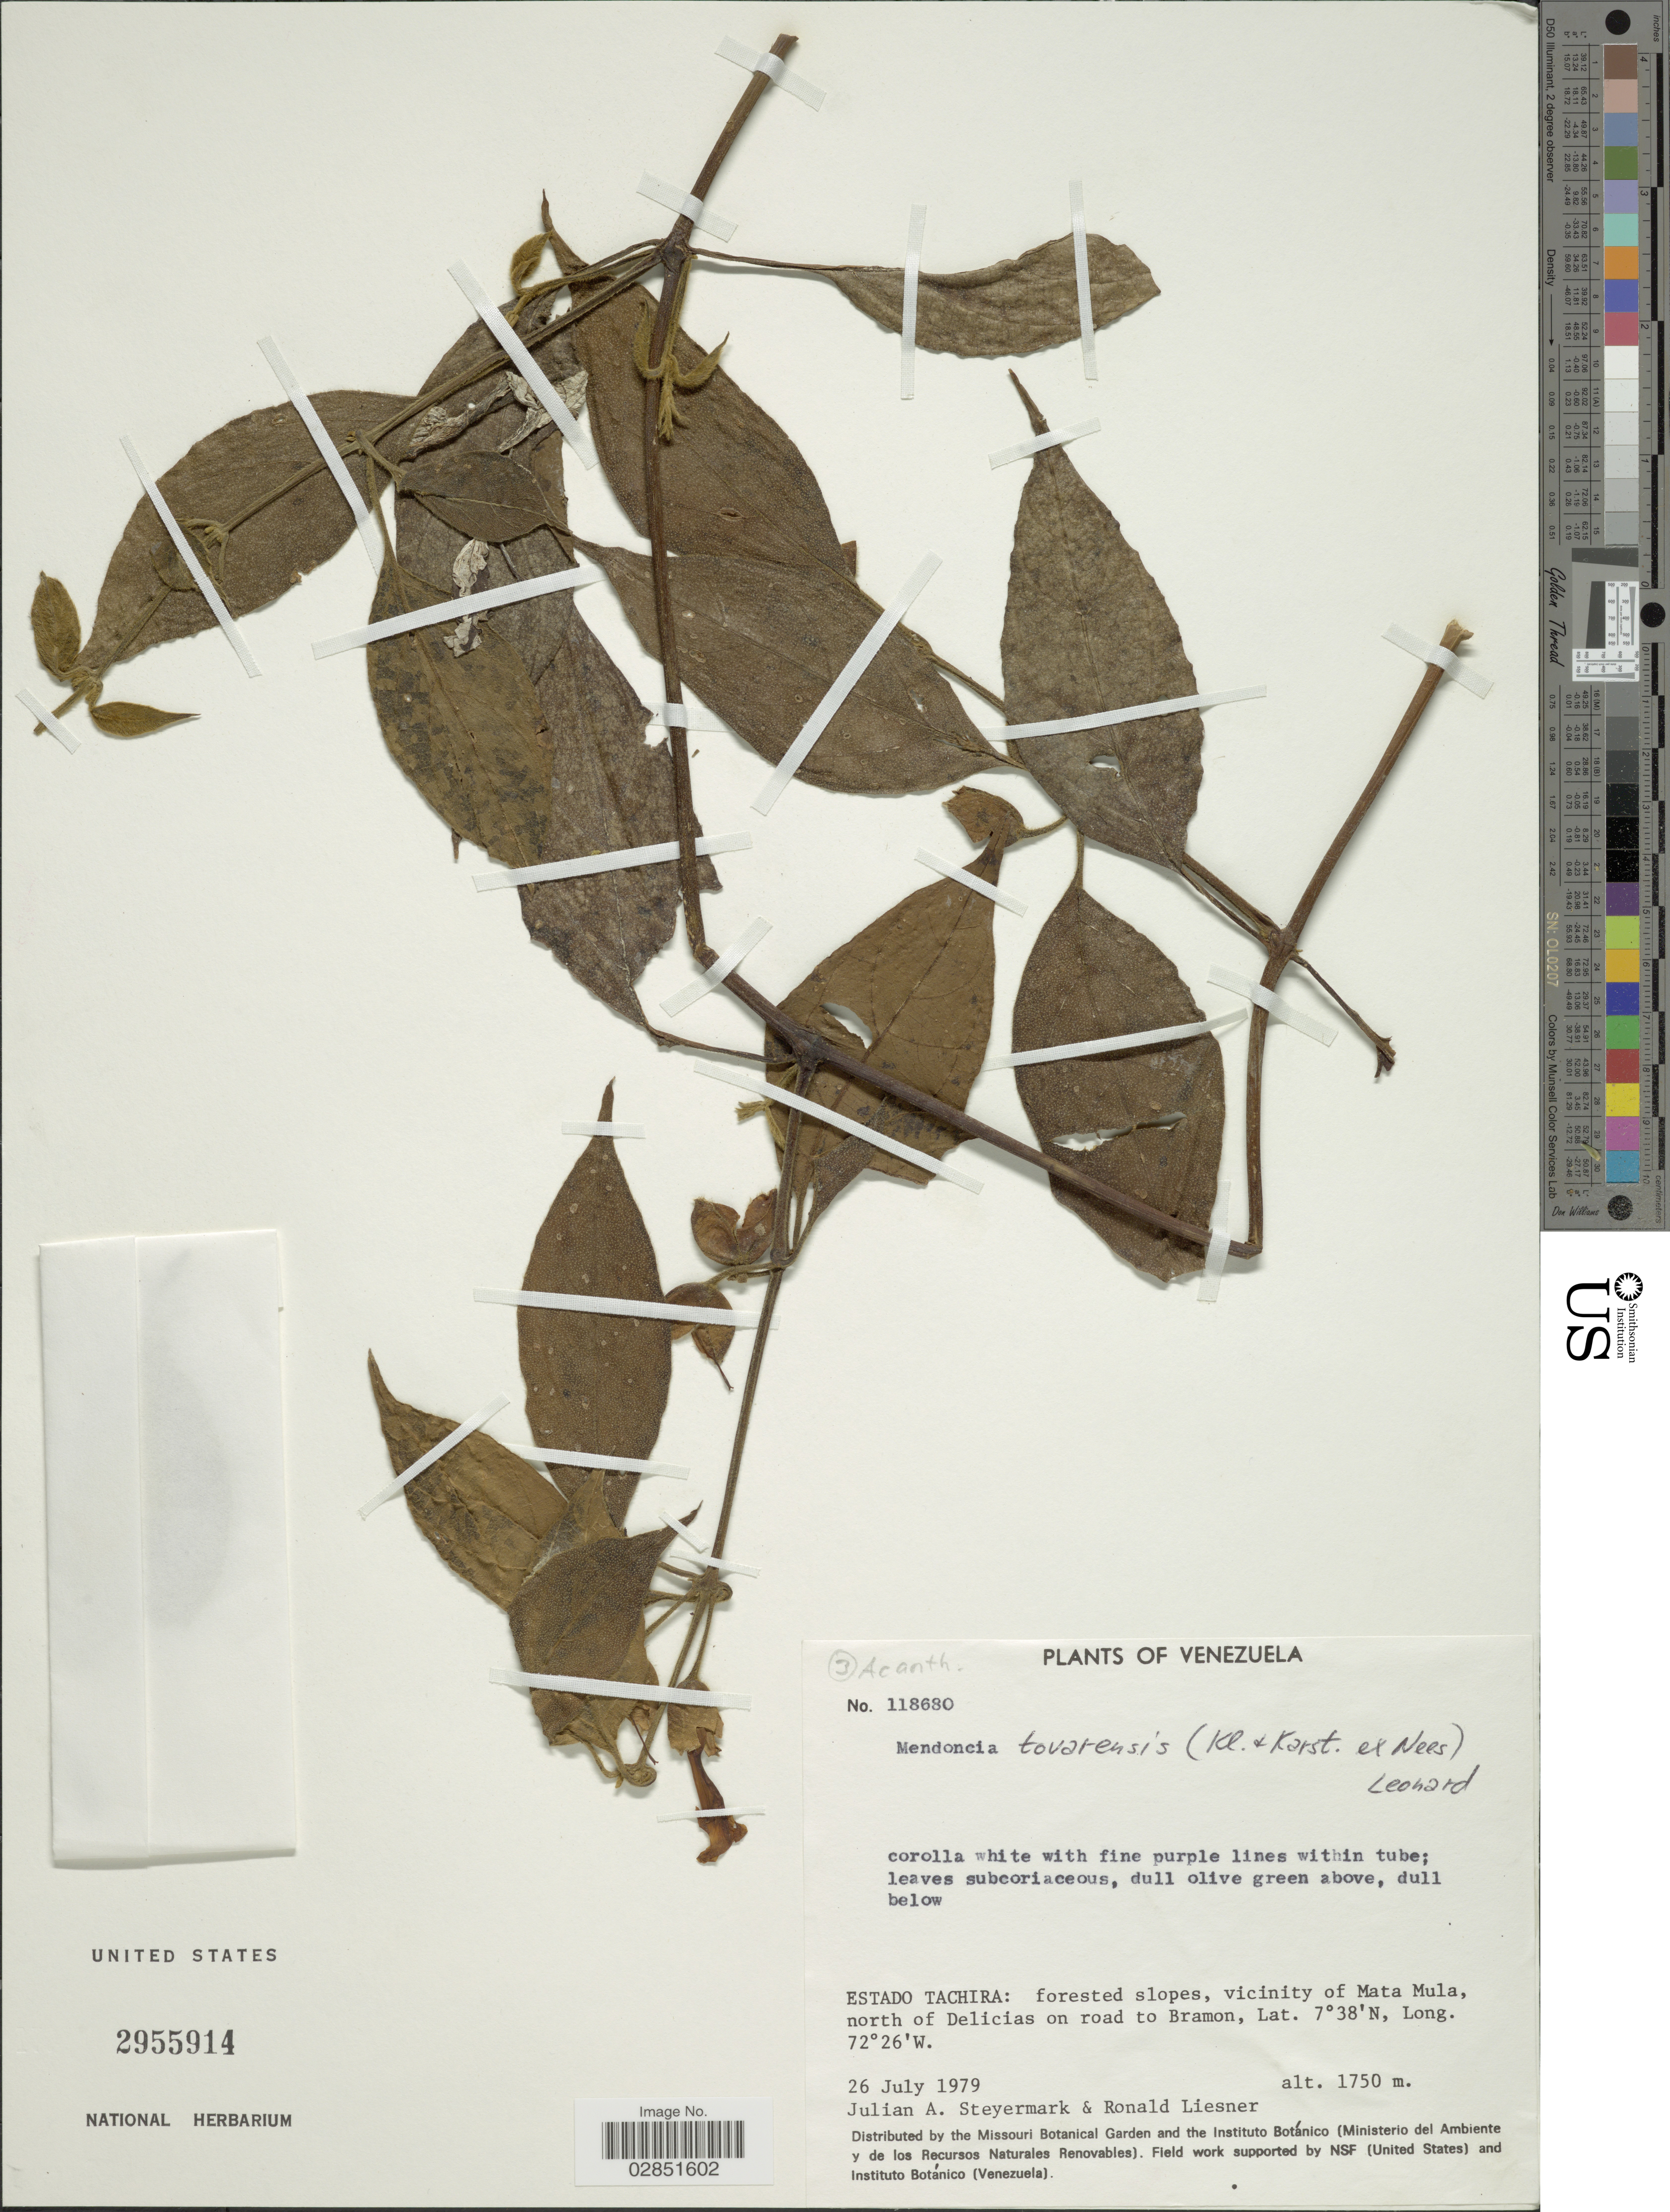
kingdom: Plantae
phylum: Tracheophyta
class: Magnoliopsida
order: Lamiales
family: Acanthaceae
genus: Mendoncia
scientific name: Mendoncia tovarensis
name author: (Klotzsch & H. Karst. ex Nees) Leonard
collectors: J. Steyermark & R. L. Liesner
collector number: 118680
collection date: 1979-07-26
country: Venezuela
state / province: Tachira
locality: Estado Tachira: forested slopes, vicinity of Mata Mula, north of Delicias on road to Bramon.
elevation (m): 1750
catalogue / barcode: US 2955914